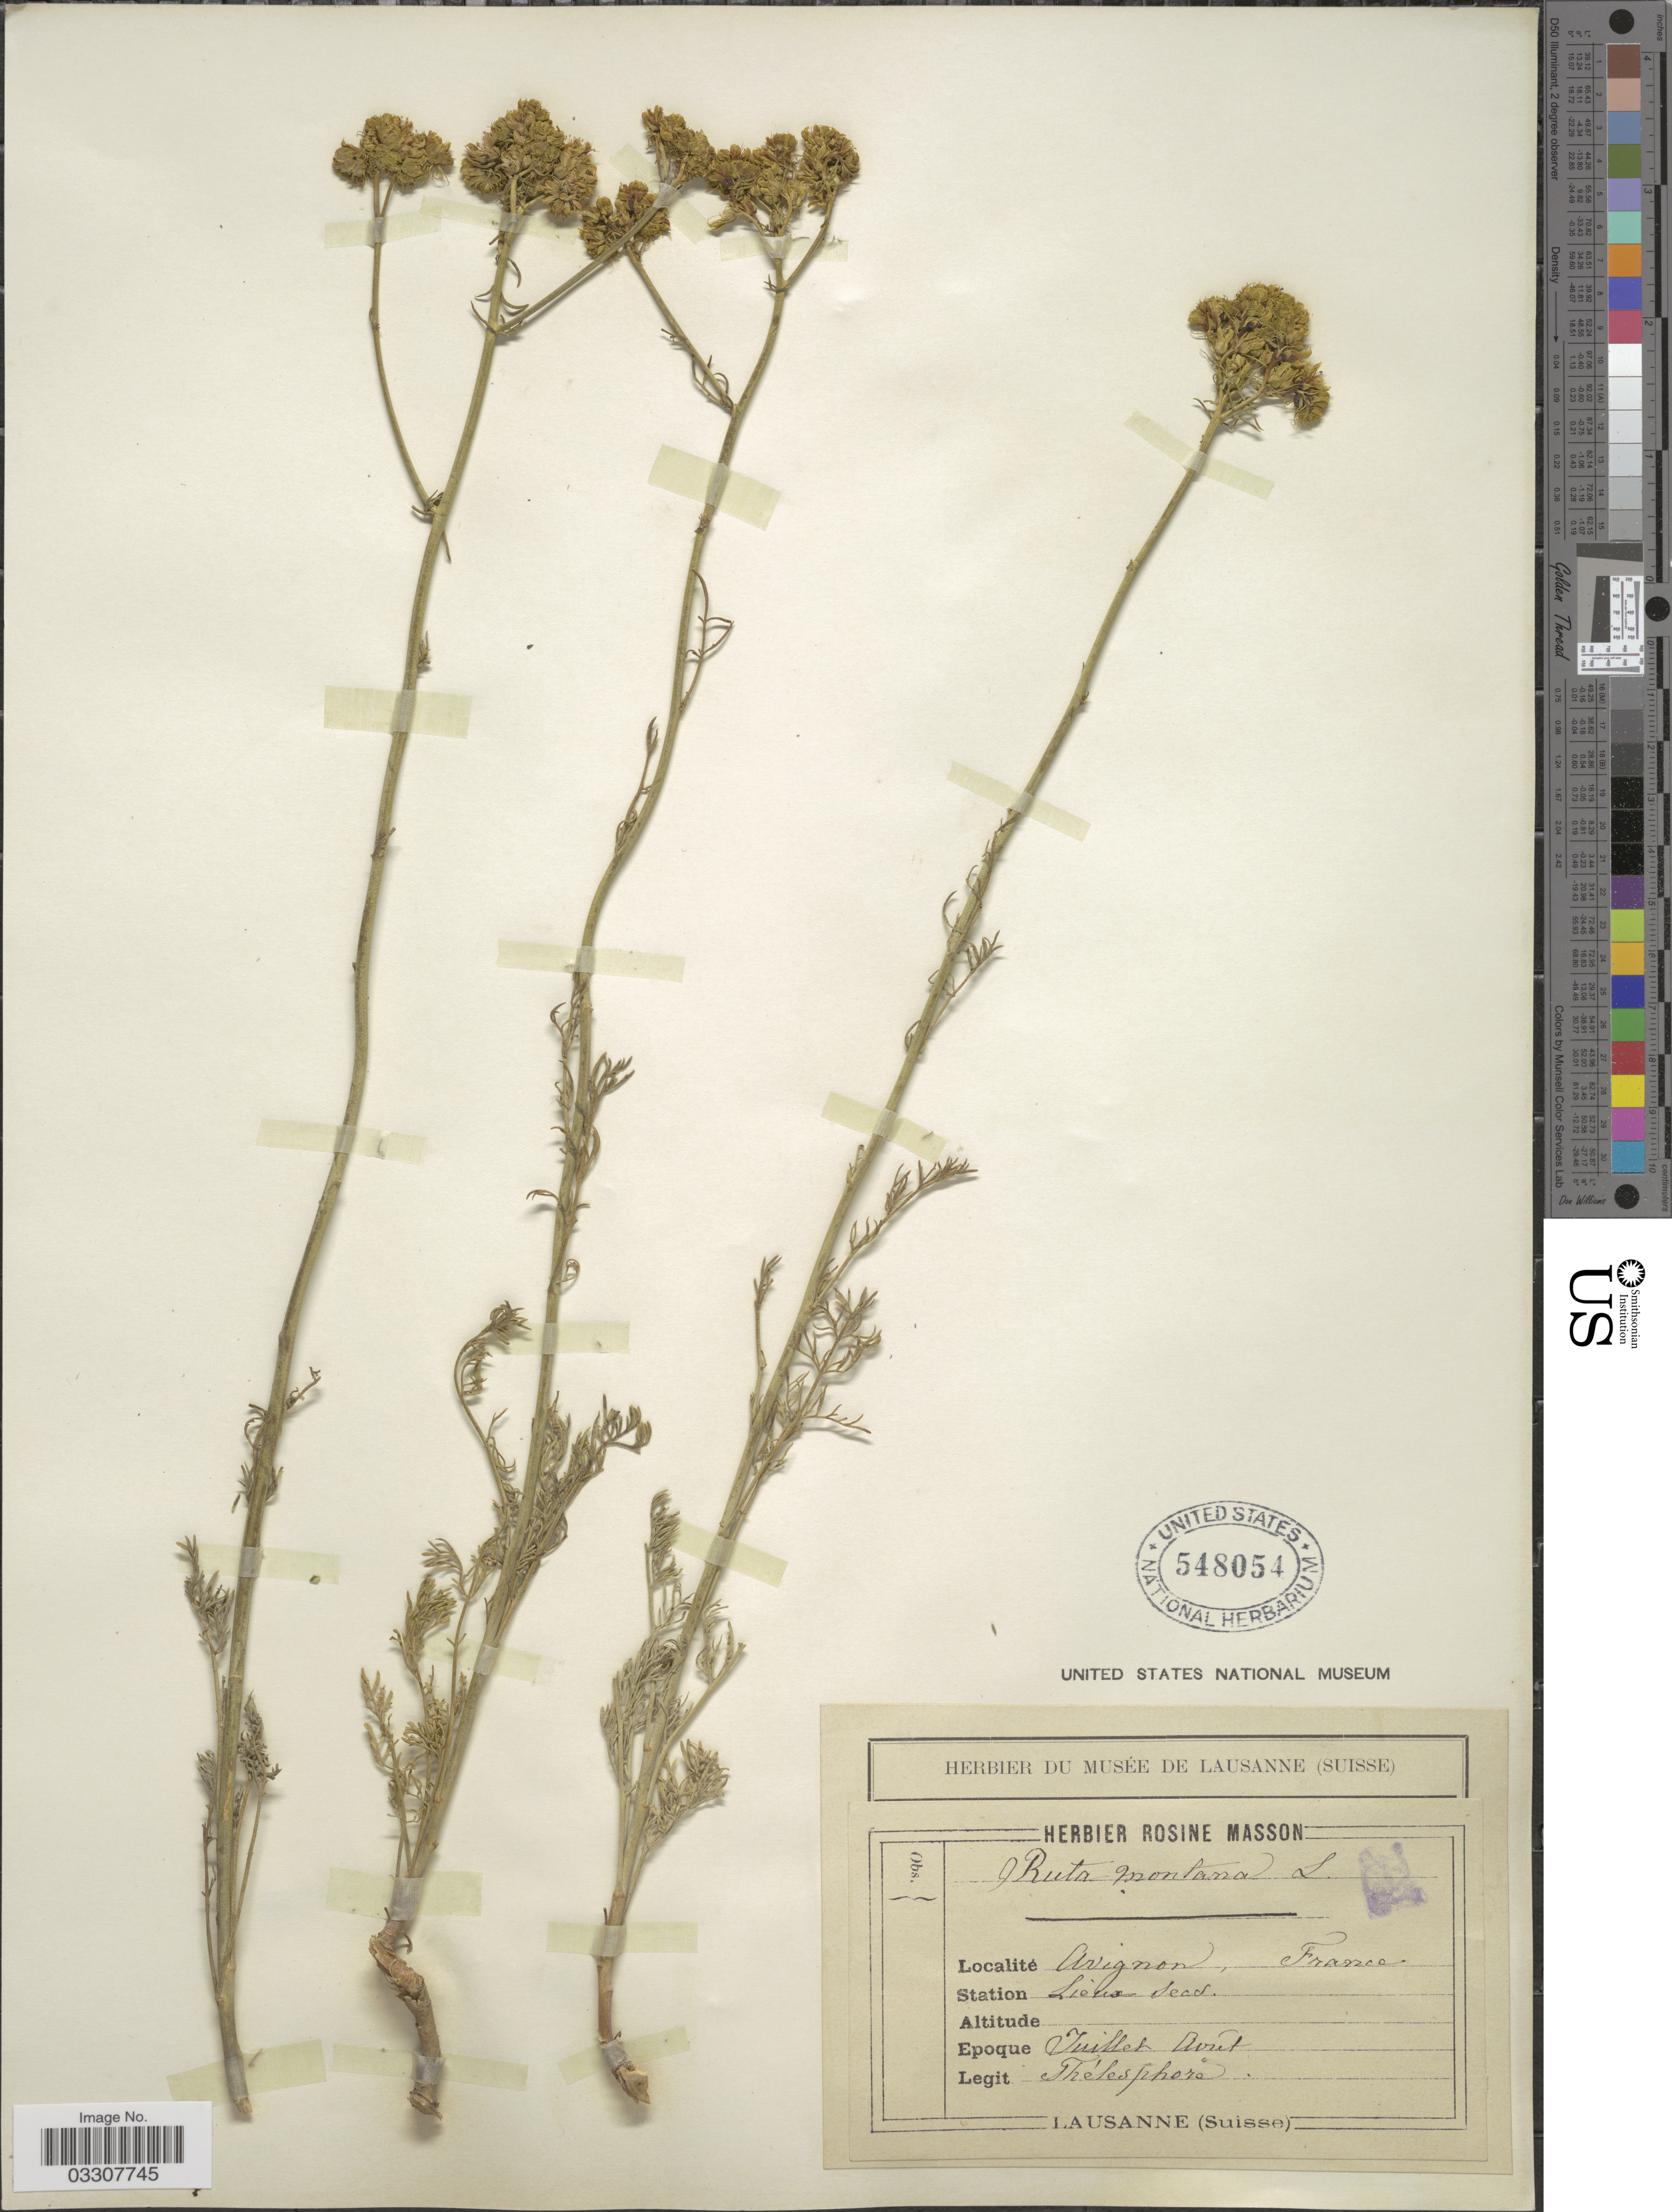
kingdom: Plantae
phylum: Tracheophyta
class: Magnoliopsida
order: Sapindales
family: Rutaceae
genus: Ruta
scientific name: Ruta montana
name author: (L.) L.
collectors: Thélesphore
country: France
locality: Avignon.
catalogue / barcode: US 548054